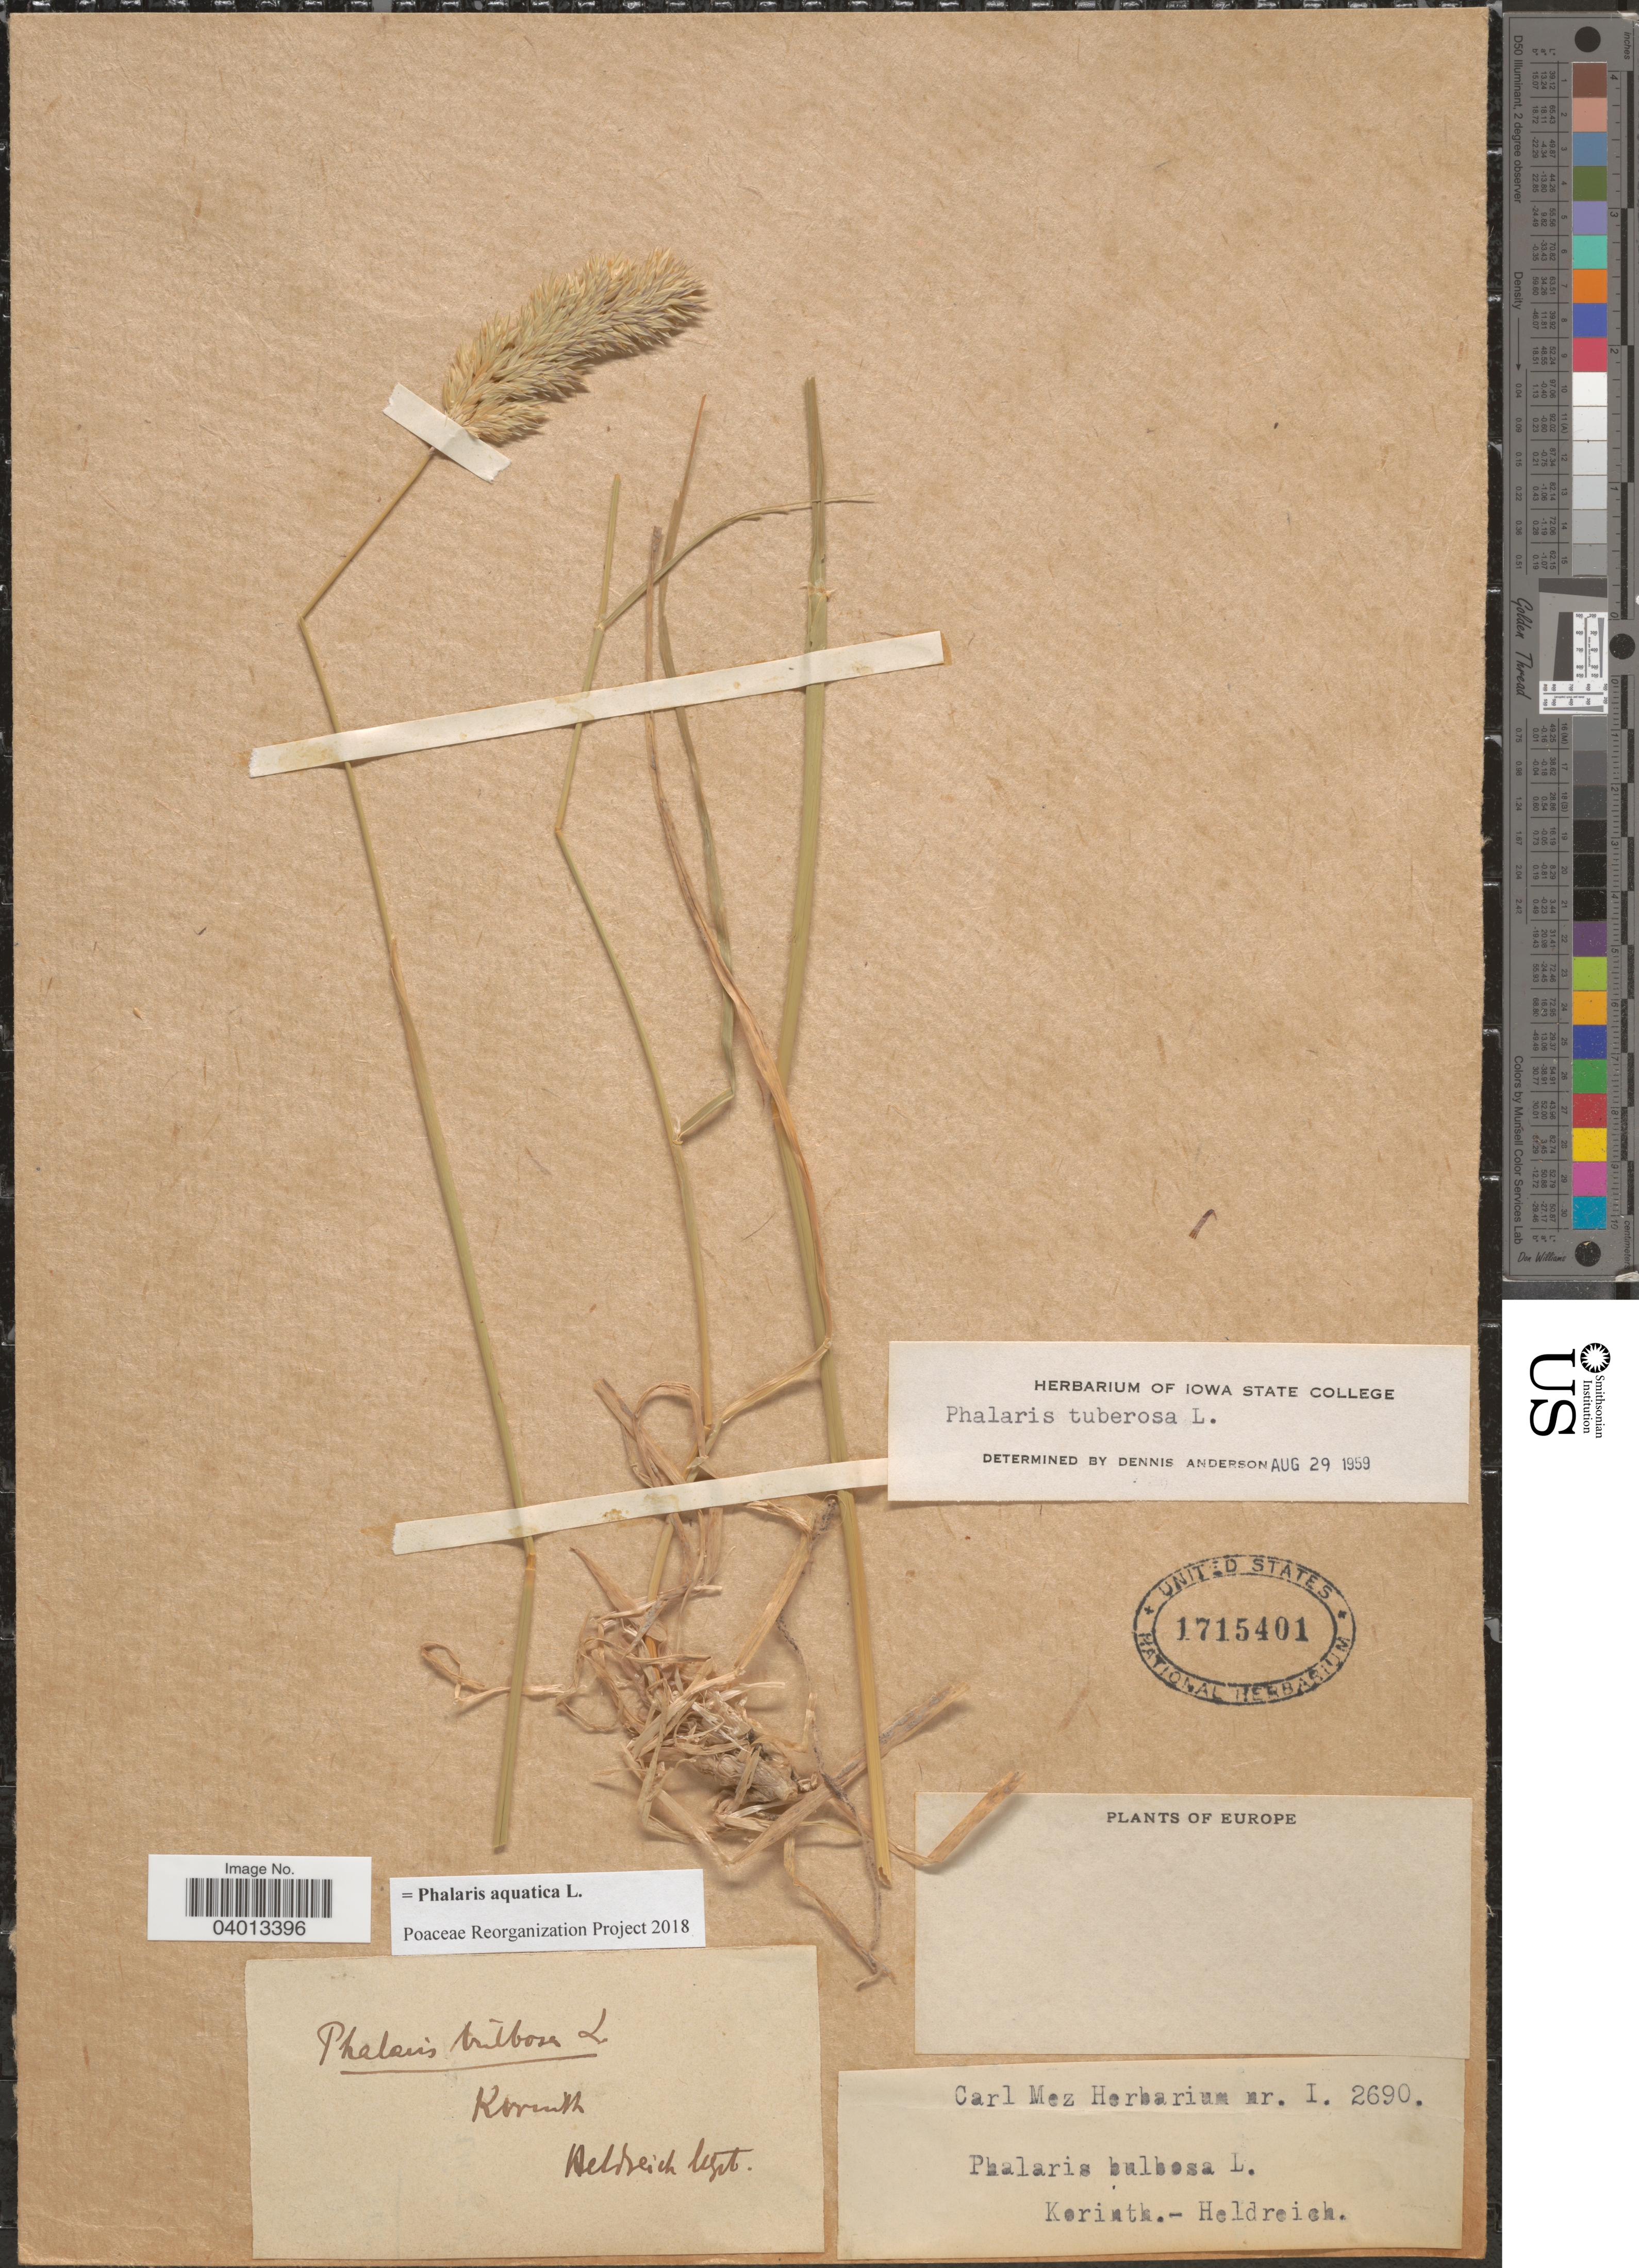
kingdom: Plantae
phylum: Tracheophyta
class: Liliopsida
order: Poales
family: Poaceae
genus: Phalaris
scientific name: Phalaris aquatica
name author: L.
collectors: Heldreich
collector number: I.2690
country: Greece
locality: Korinth.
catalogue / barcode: US 1715401